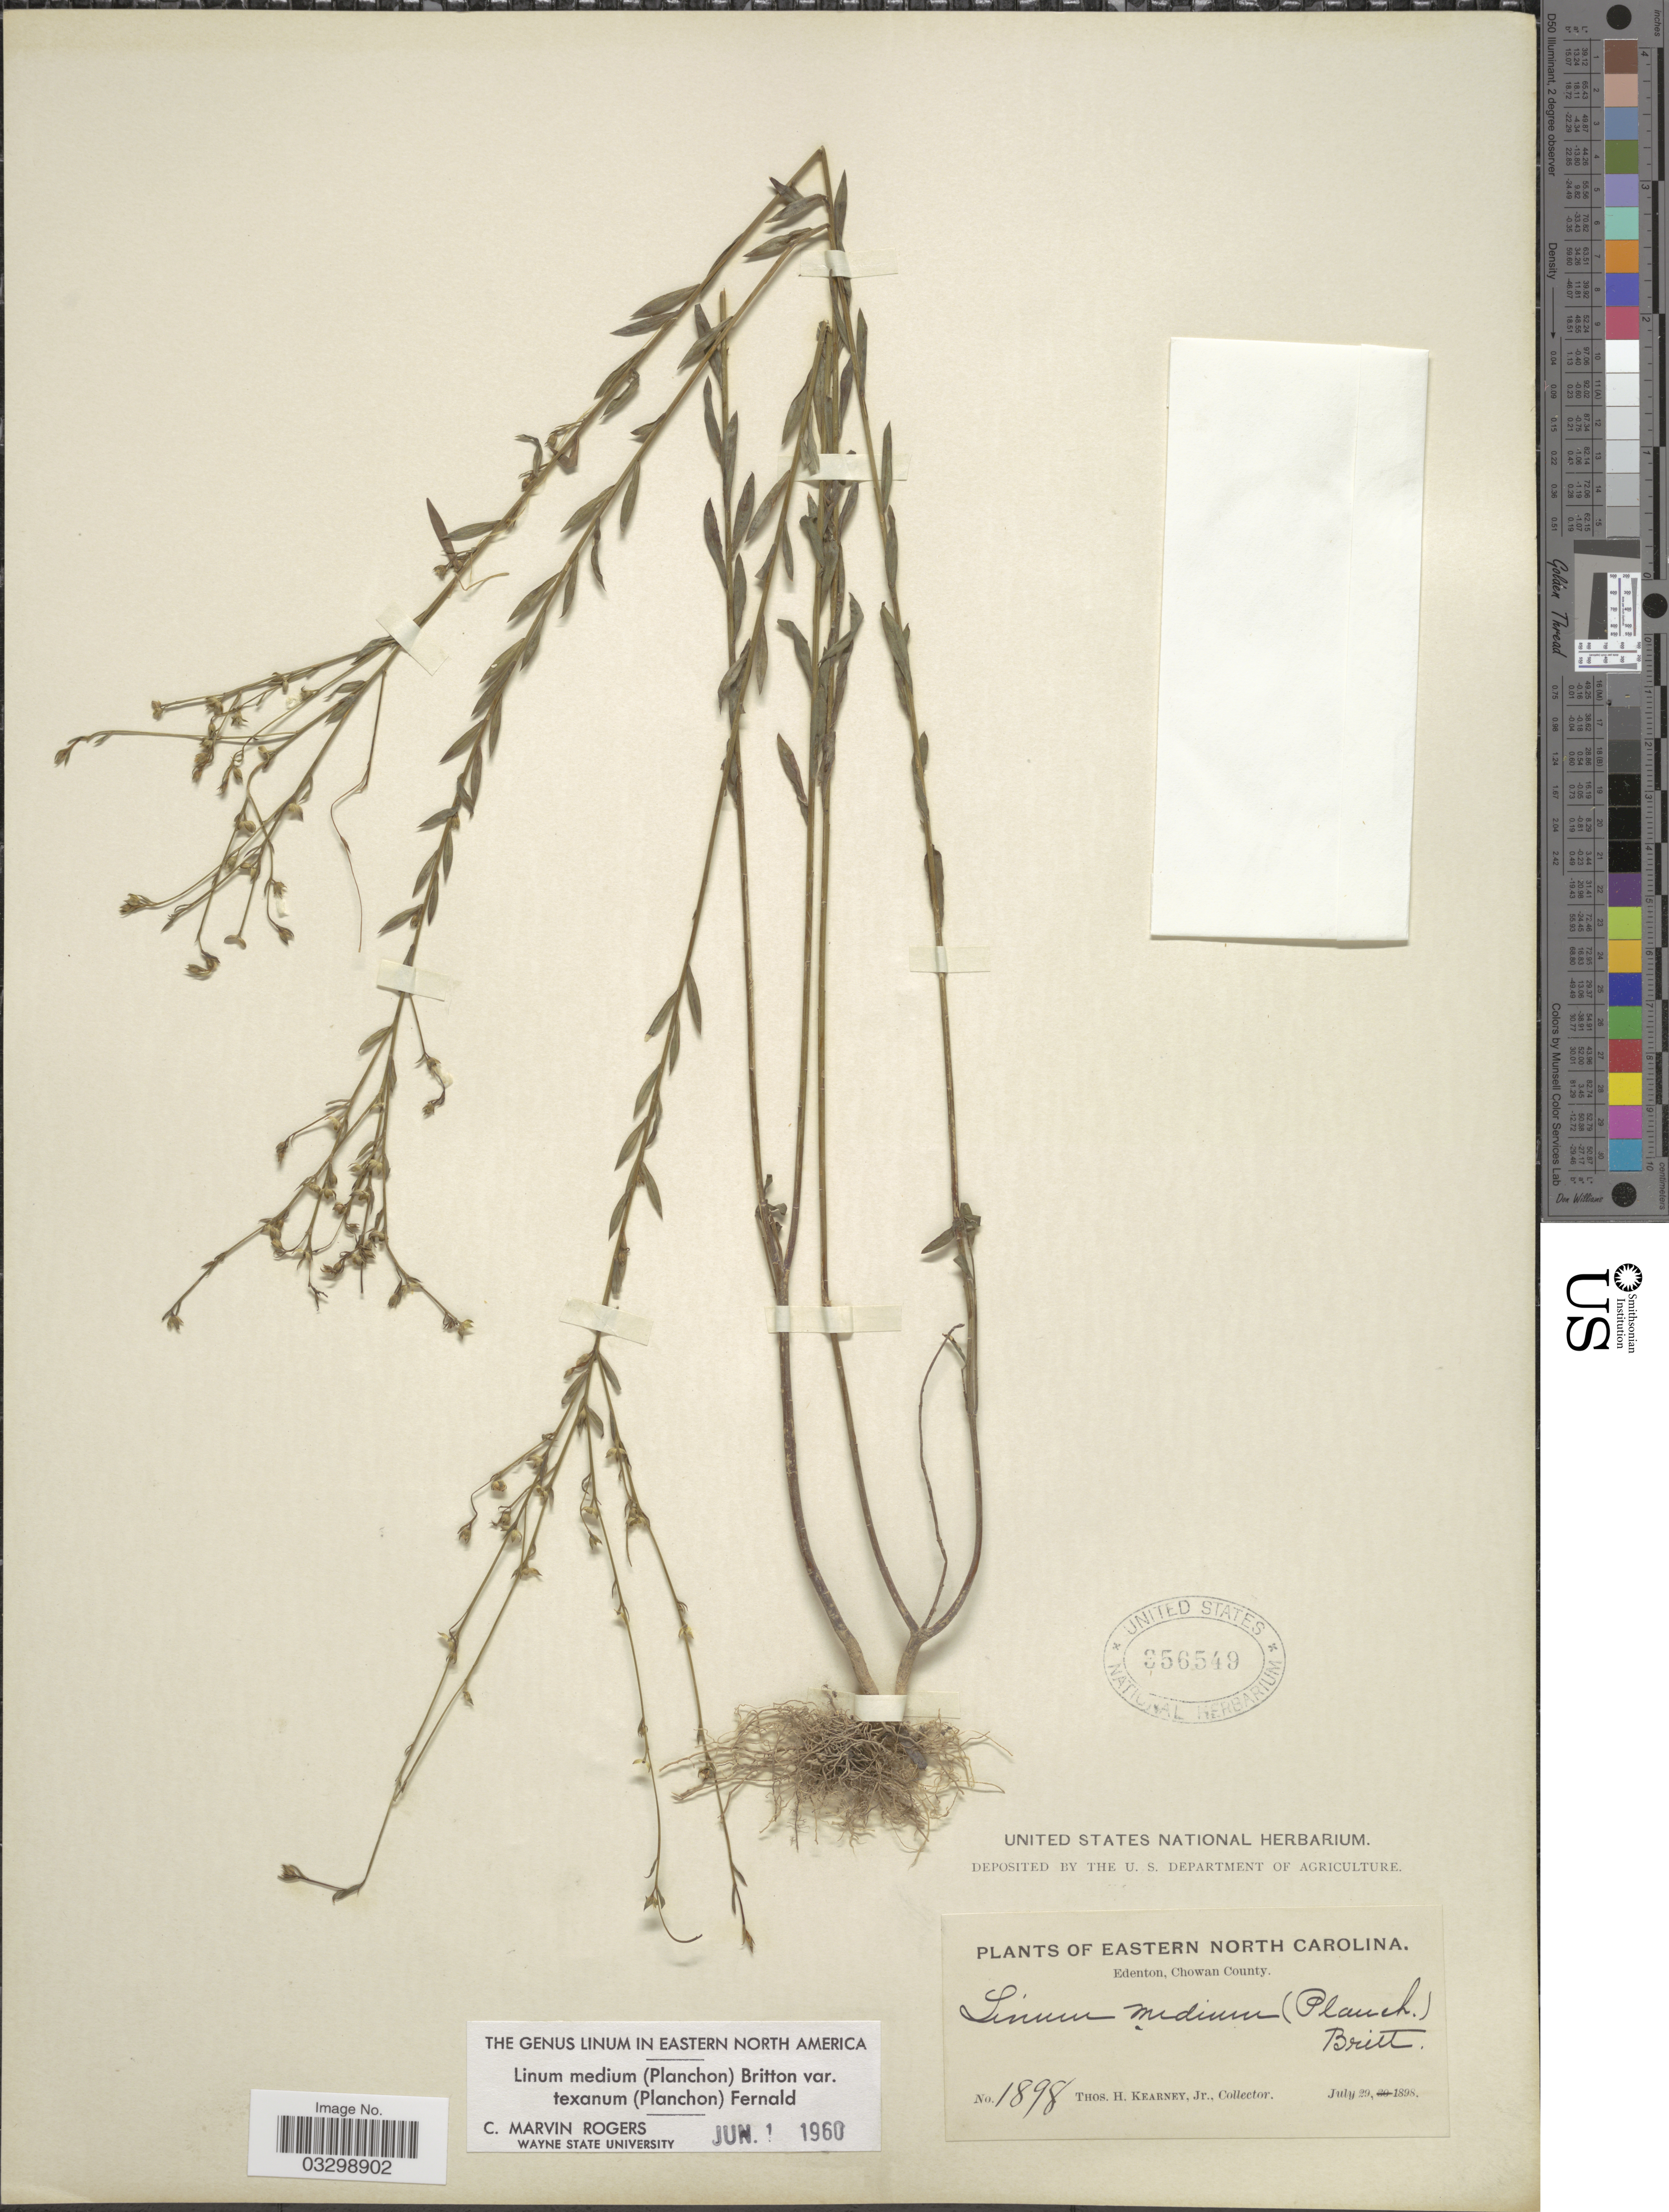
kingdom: Plantae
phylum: Tracheophyta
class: Magnoliopsida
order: Malpighiales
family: Linaceae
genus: Linum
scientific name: Linum medium var. texanum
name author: (Planch.) Fernald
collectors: T. H. Kearney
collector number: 1898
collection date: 1898-07-29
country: United States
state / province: North Carolina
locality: Eastern North Carolina. Edenton, Chowan County.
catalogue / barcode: US 356549